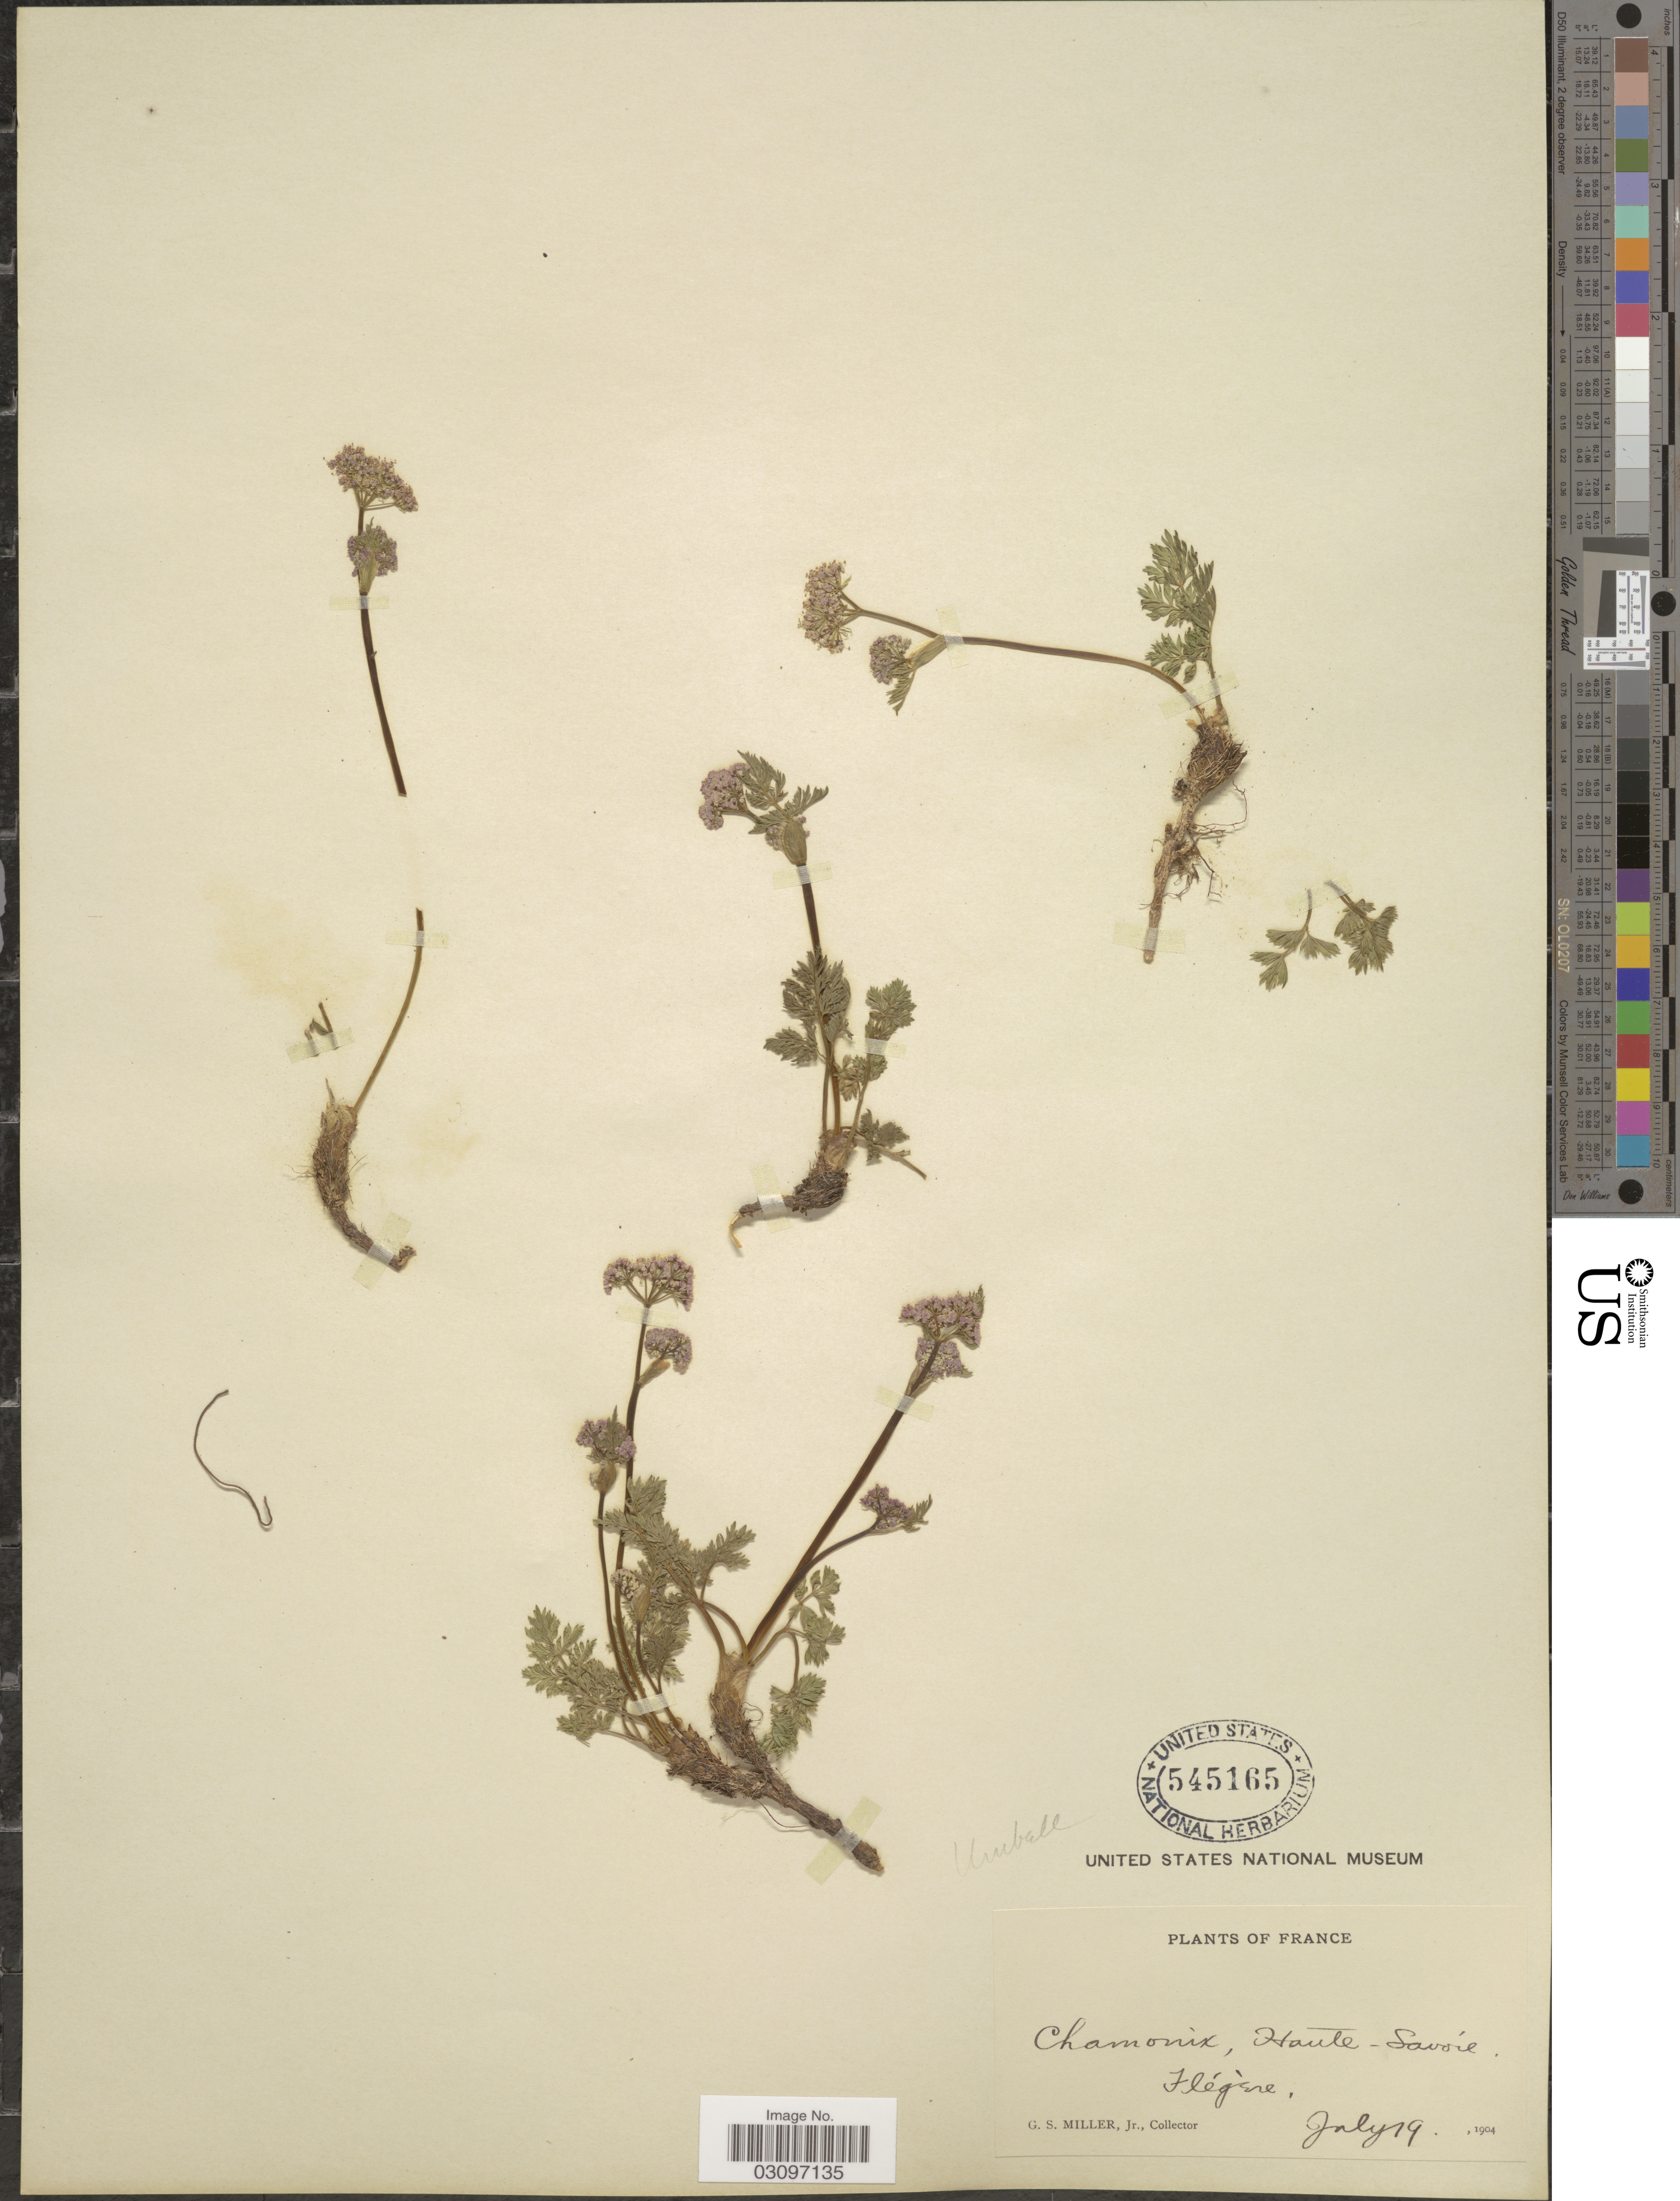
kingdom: Plantae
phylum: Tracheophyta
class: Magnoliopsida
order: Apiales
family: Apiaceae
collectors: G. S. Miller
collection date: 1904-07-19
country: France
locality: Chamonix, Haute-Savoie, Flégère.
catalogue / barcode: US 545165